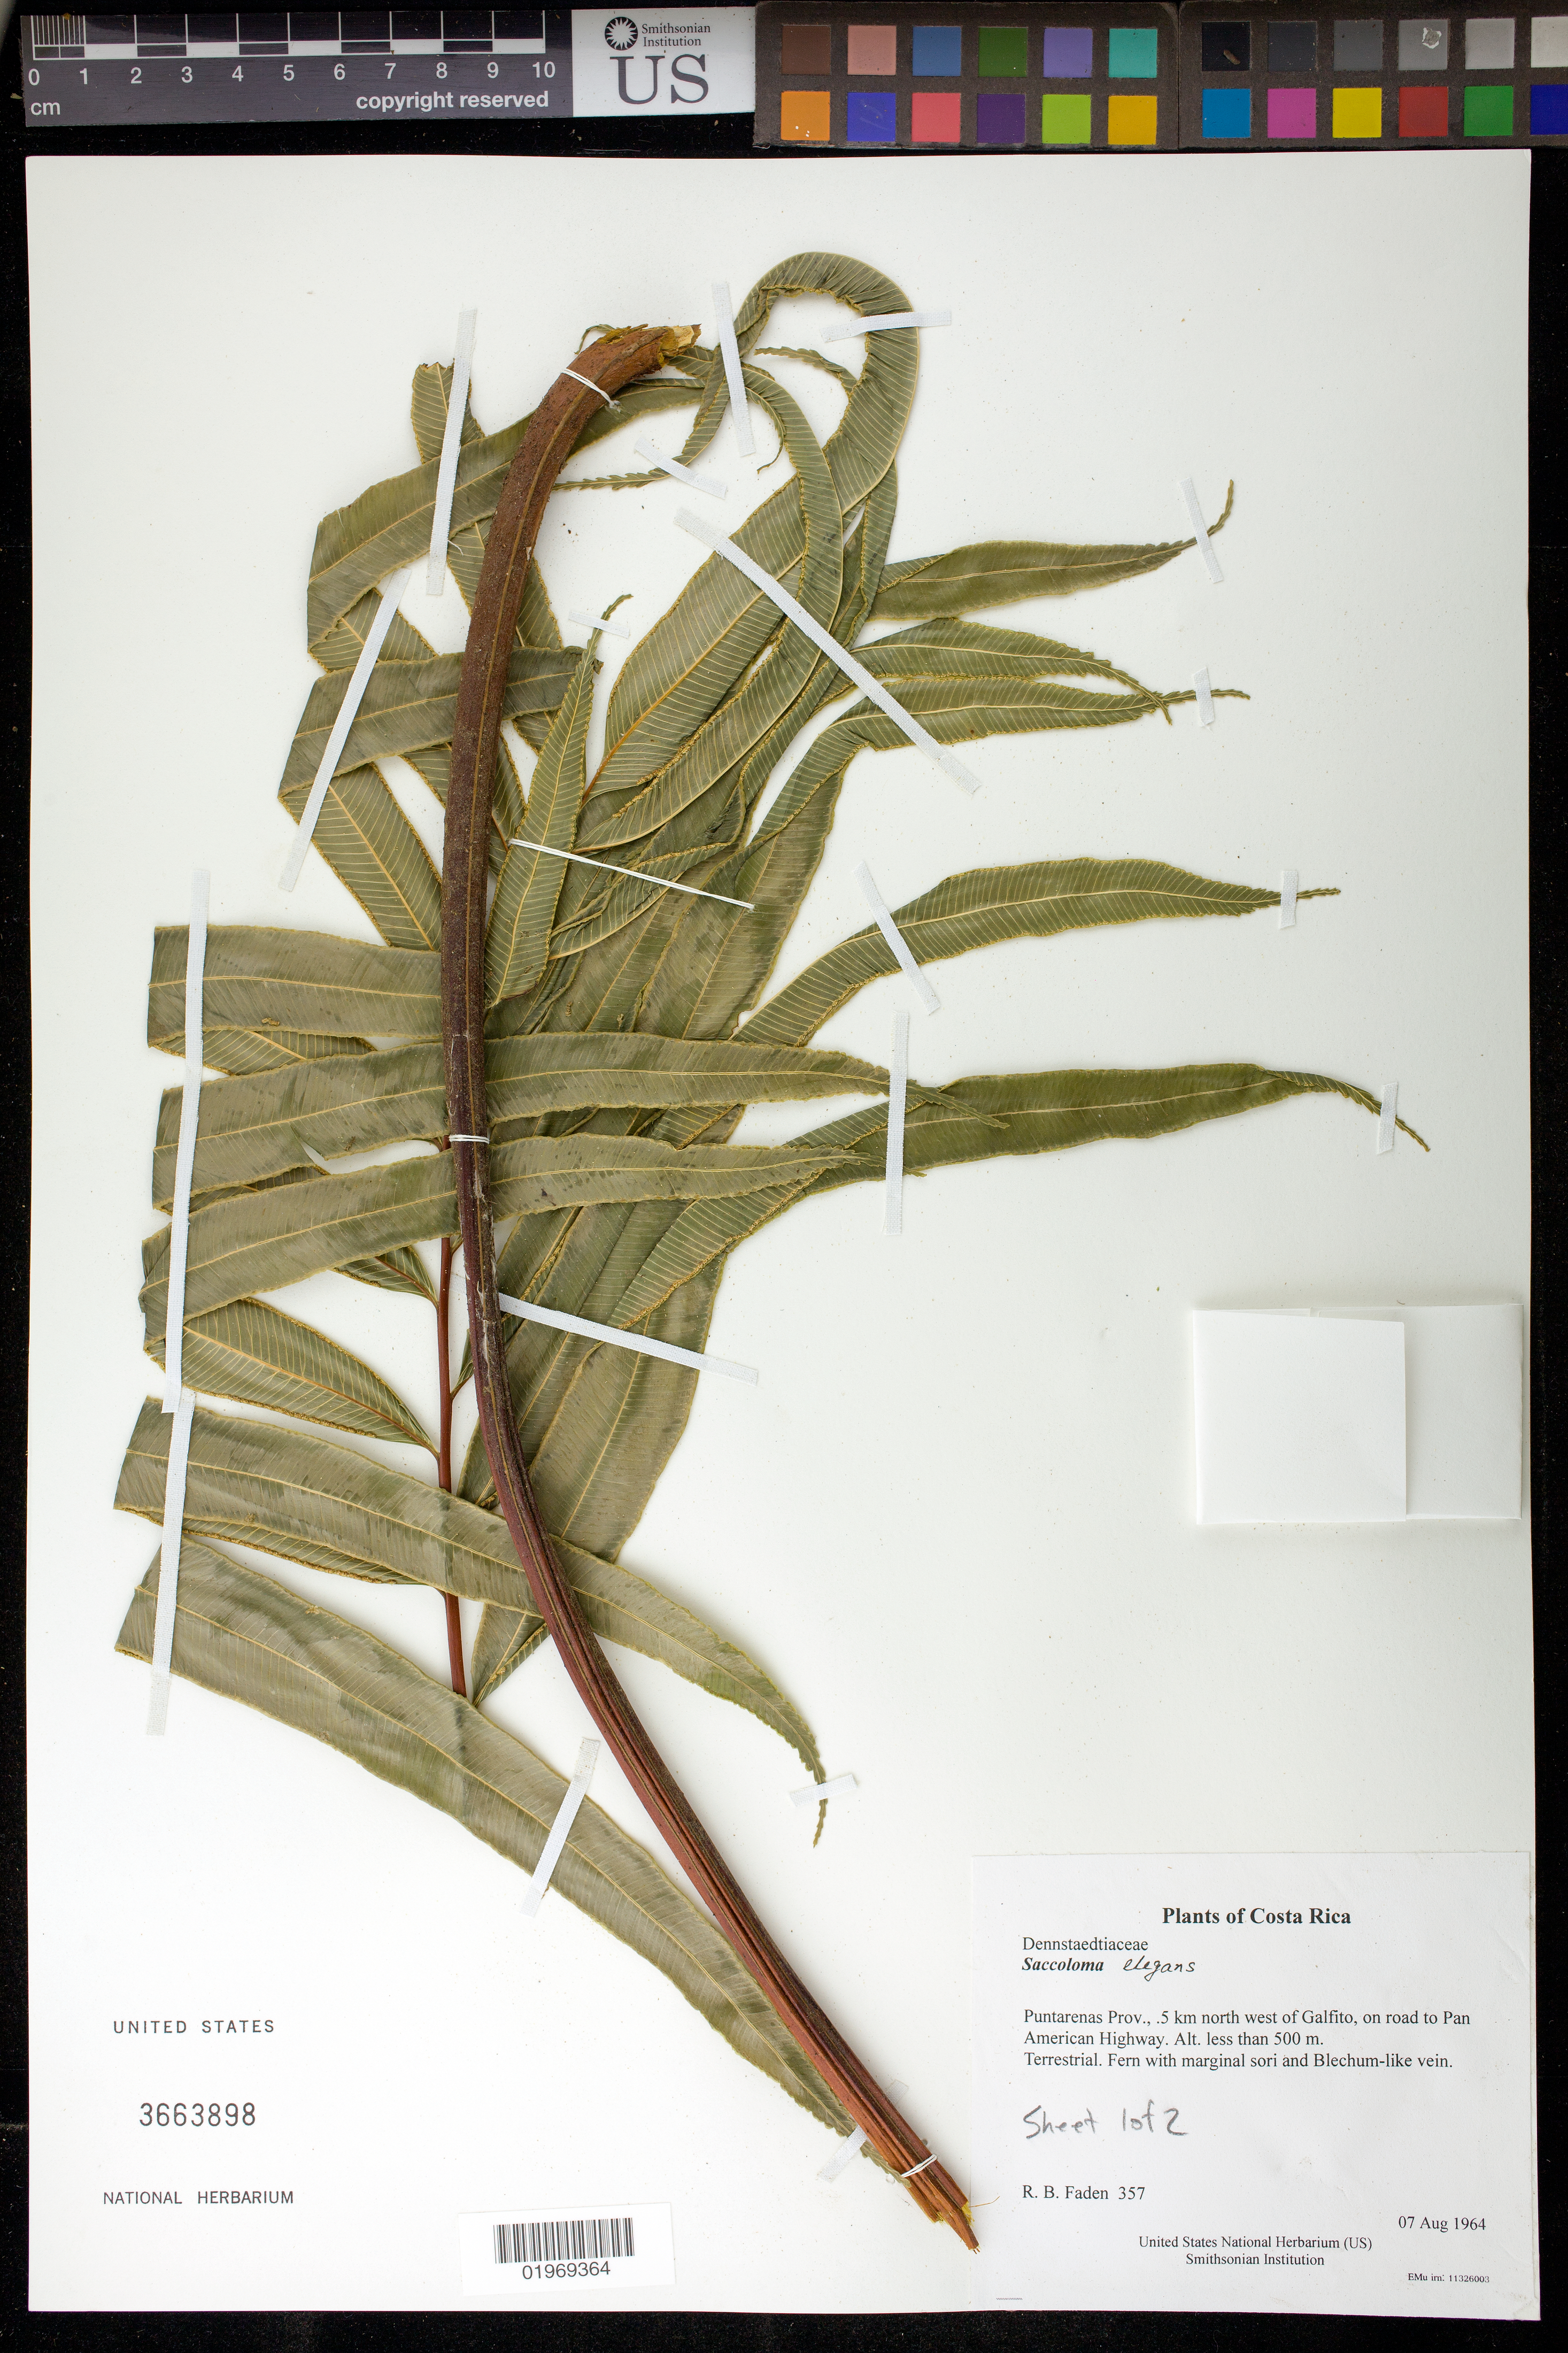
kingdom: Plantae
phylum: Tracheophyta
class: Polypodiopsida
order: Polypodiales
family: Saccolomataceae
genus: Saccoloma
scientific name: Saccoloma elegans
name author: Kaulf.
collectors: R. B. Faden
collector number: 357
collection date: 1964-08-07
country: Costa Rica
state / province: Puntarenas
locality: .5 km north west of Galfito, on road to Pan American Highway. Alt. less than 500 m.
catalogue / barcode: US 3663898